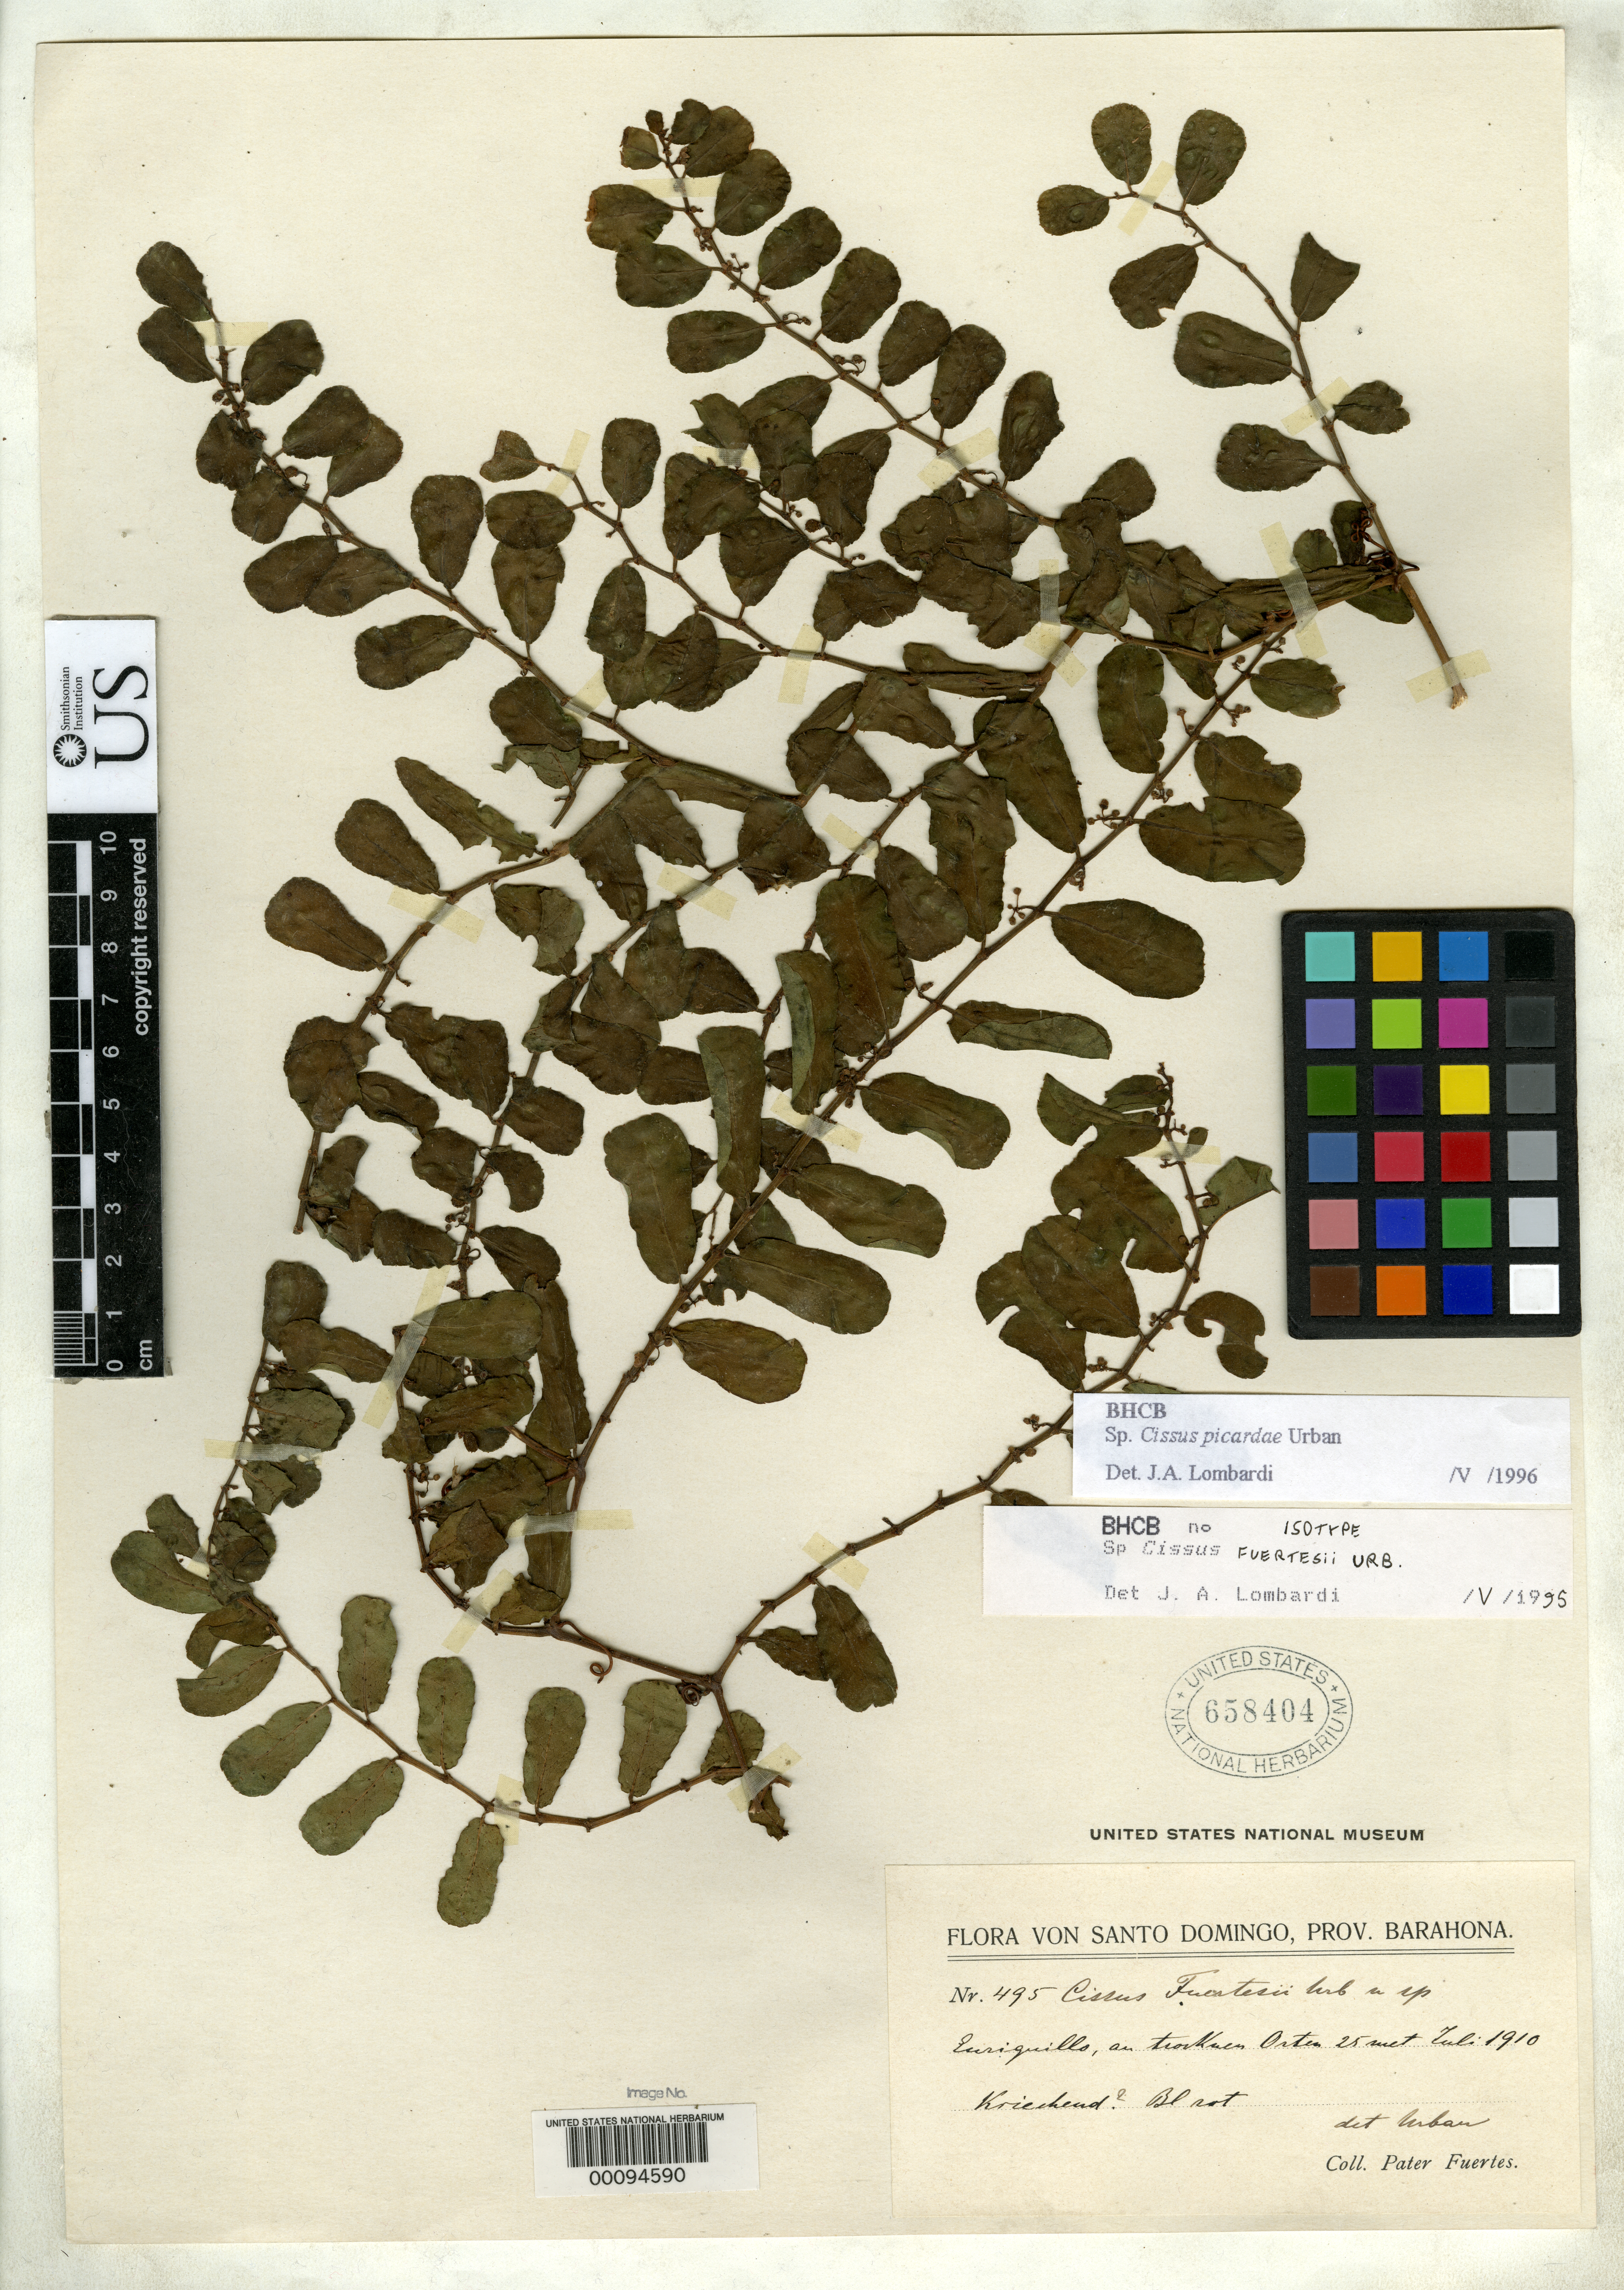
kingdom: Plantae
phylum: Tracheophyta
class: Magnoliopsida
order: Vitales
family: Vitaceae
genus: Cissus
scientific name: Cissus fuertesii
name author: Urb.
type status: Isotype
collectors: M. D. Fuertes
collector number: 495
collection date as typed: Jul 1910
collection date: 1910-07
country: Dominican Republic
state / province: Barahona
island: Hispaniola Island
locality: Enriquillo.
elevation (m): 25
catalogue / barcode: US 658404